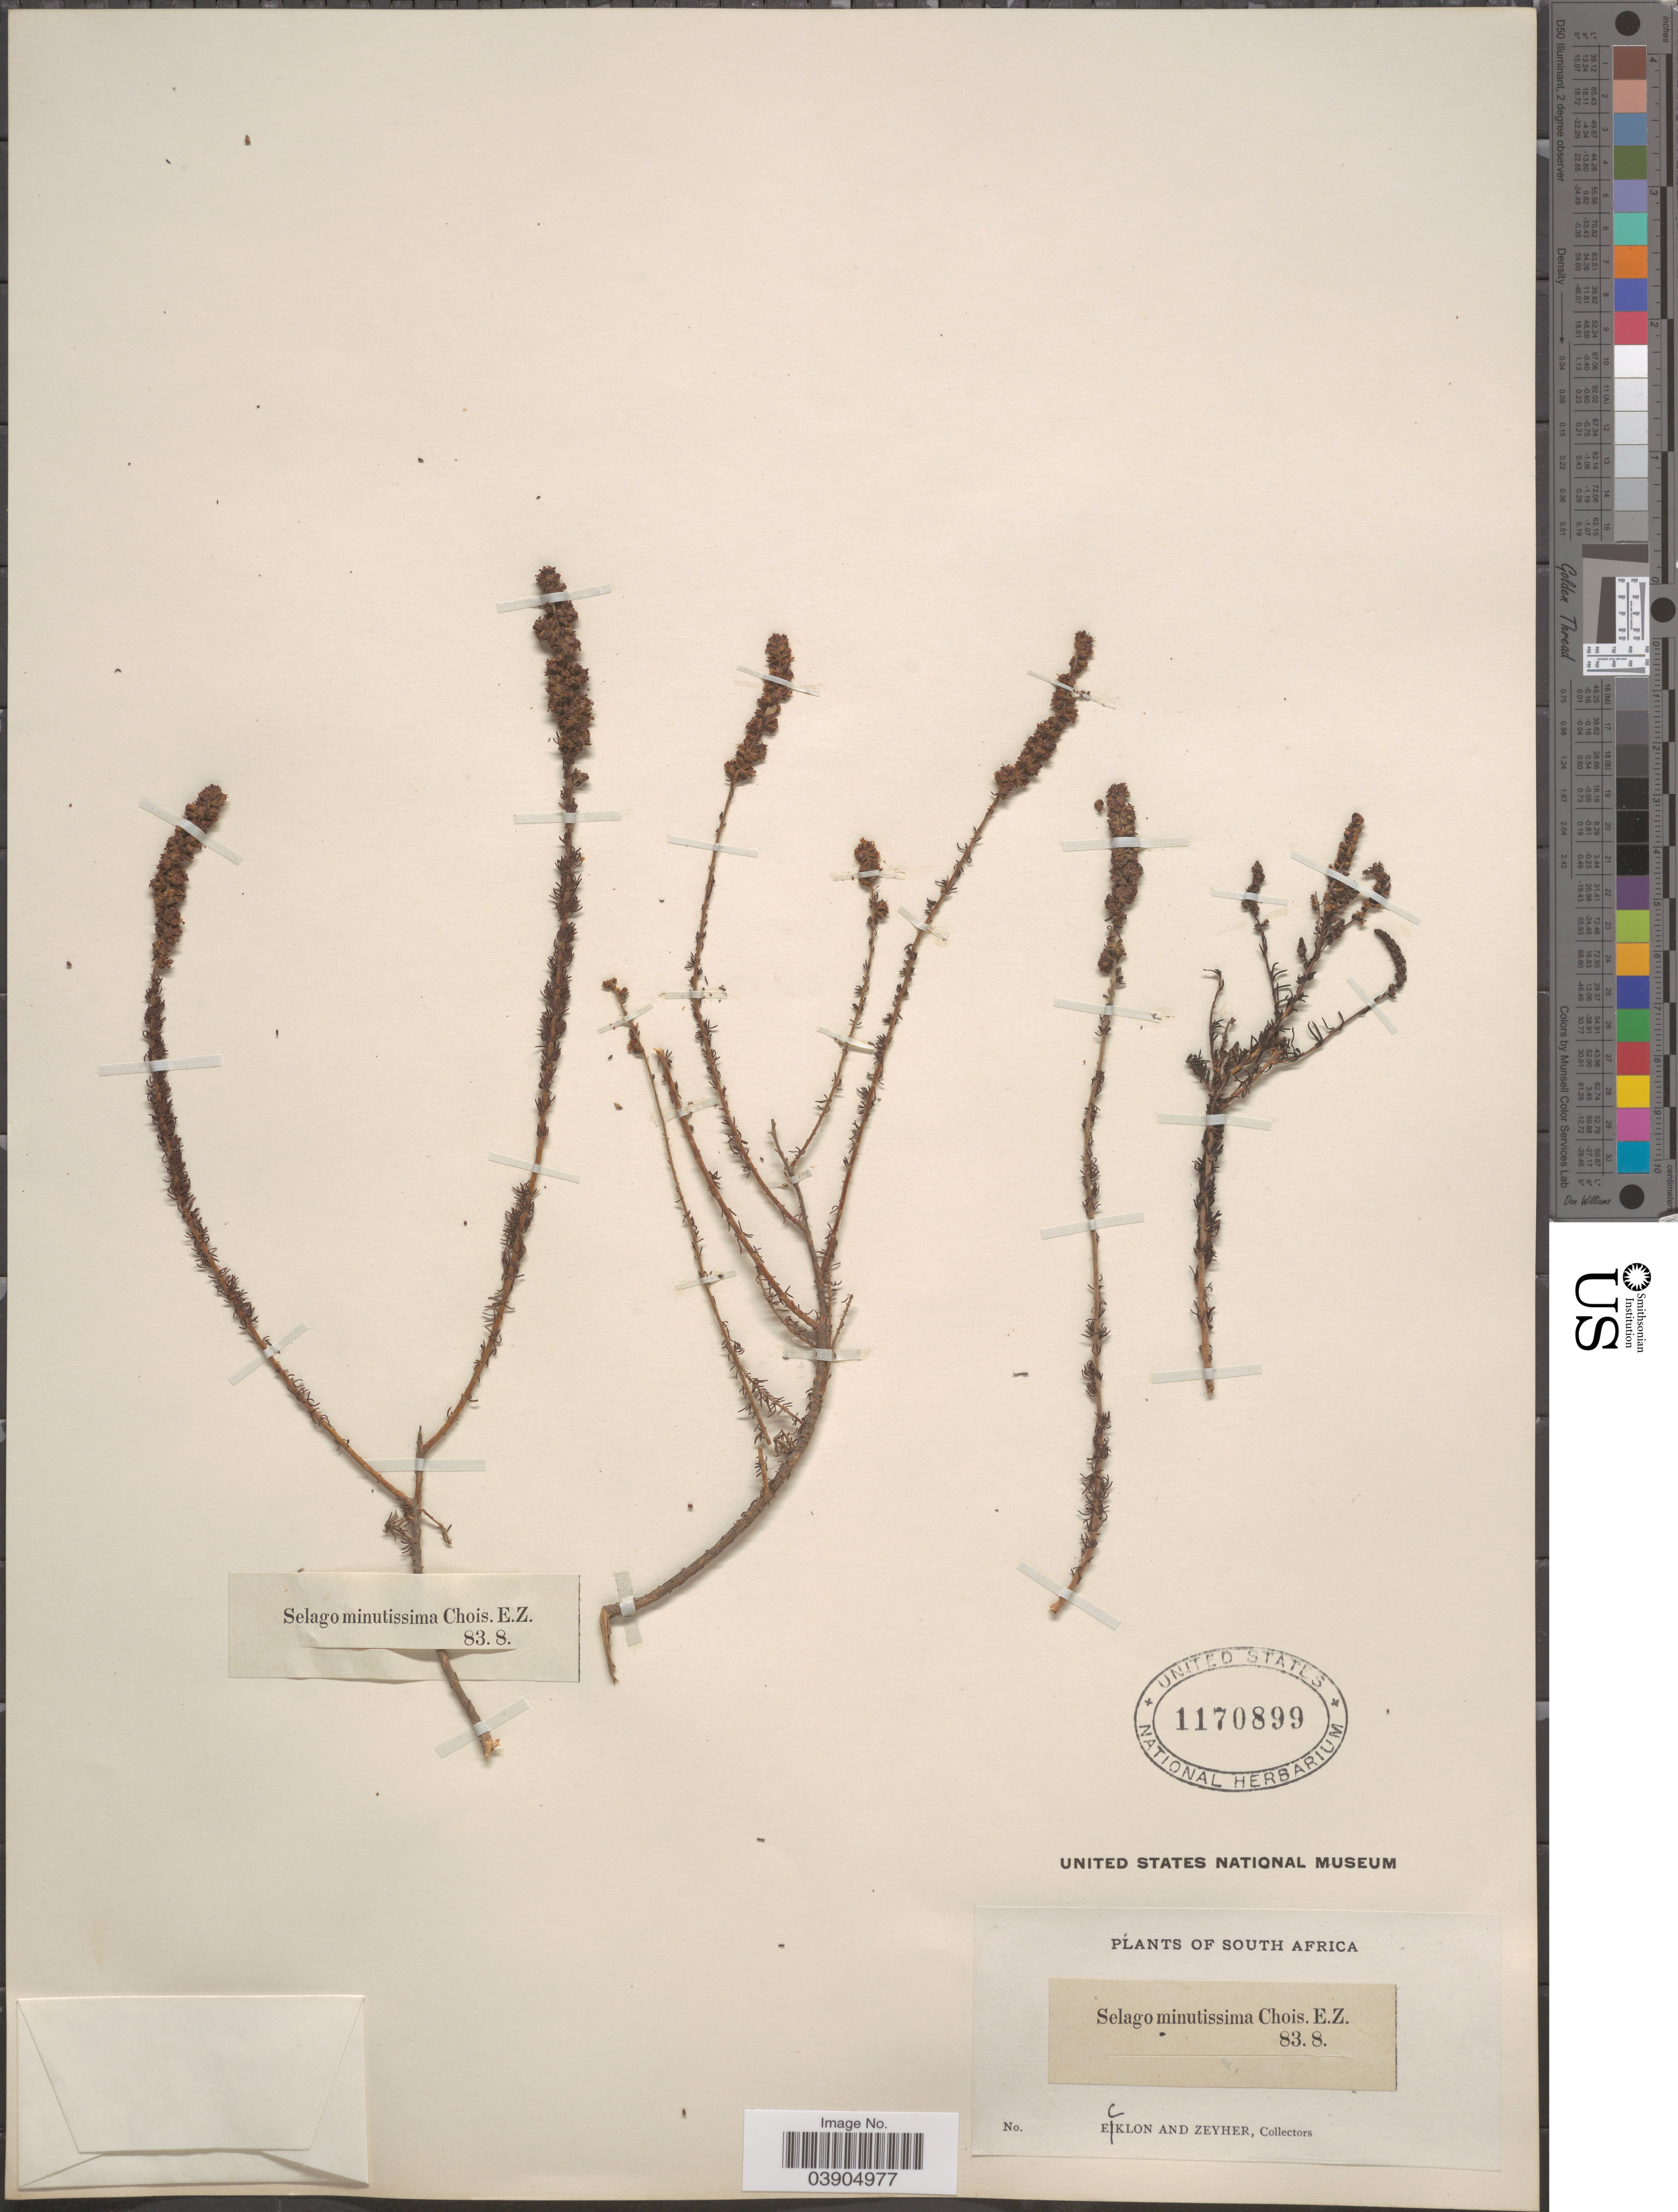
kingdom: Plantae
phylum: Tracheophyta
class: Magnoliopsida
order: Lamiales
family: Scrophulariaceae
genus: Selago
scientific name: Selago minutissima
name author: Choisy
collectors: -. Ecklon & -. Zeyher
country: South Africa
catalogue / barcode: US 1170899